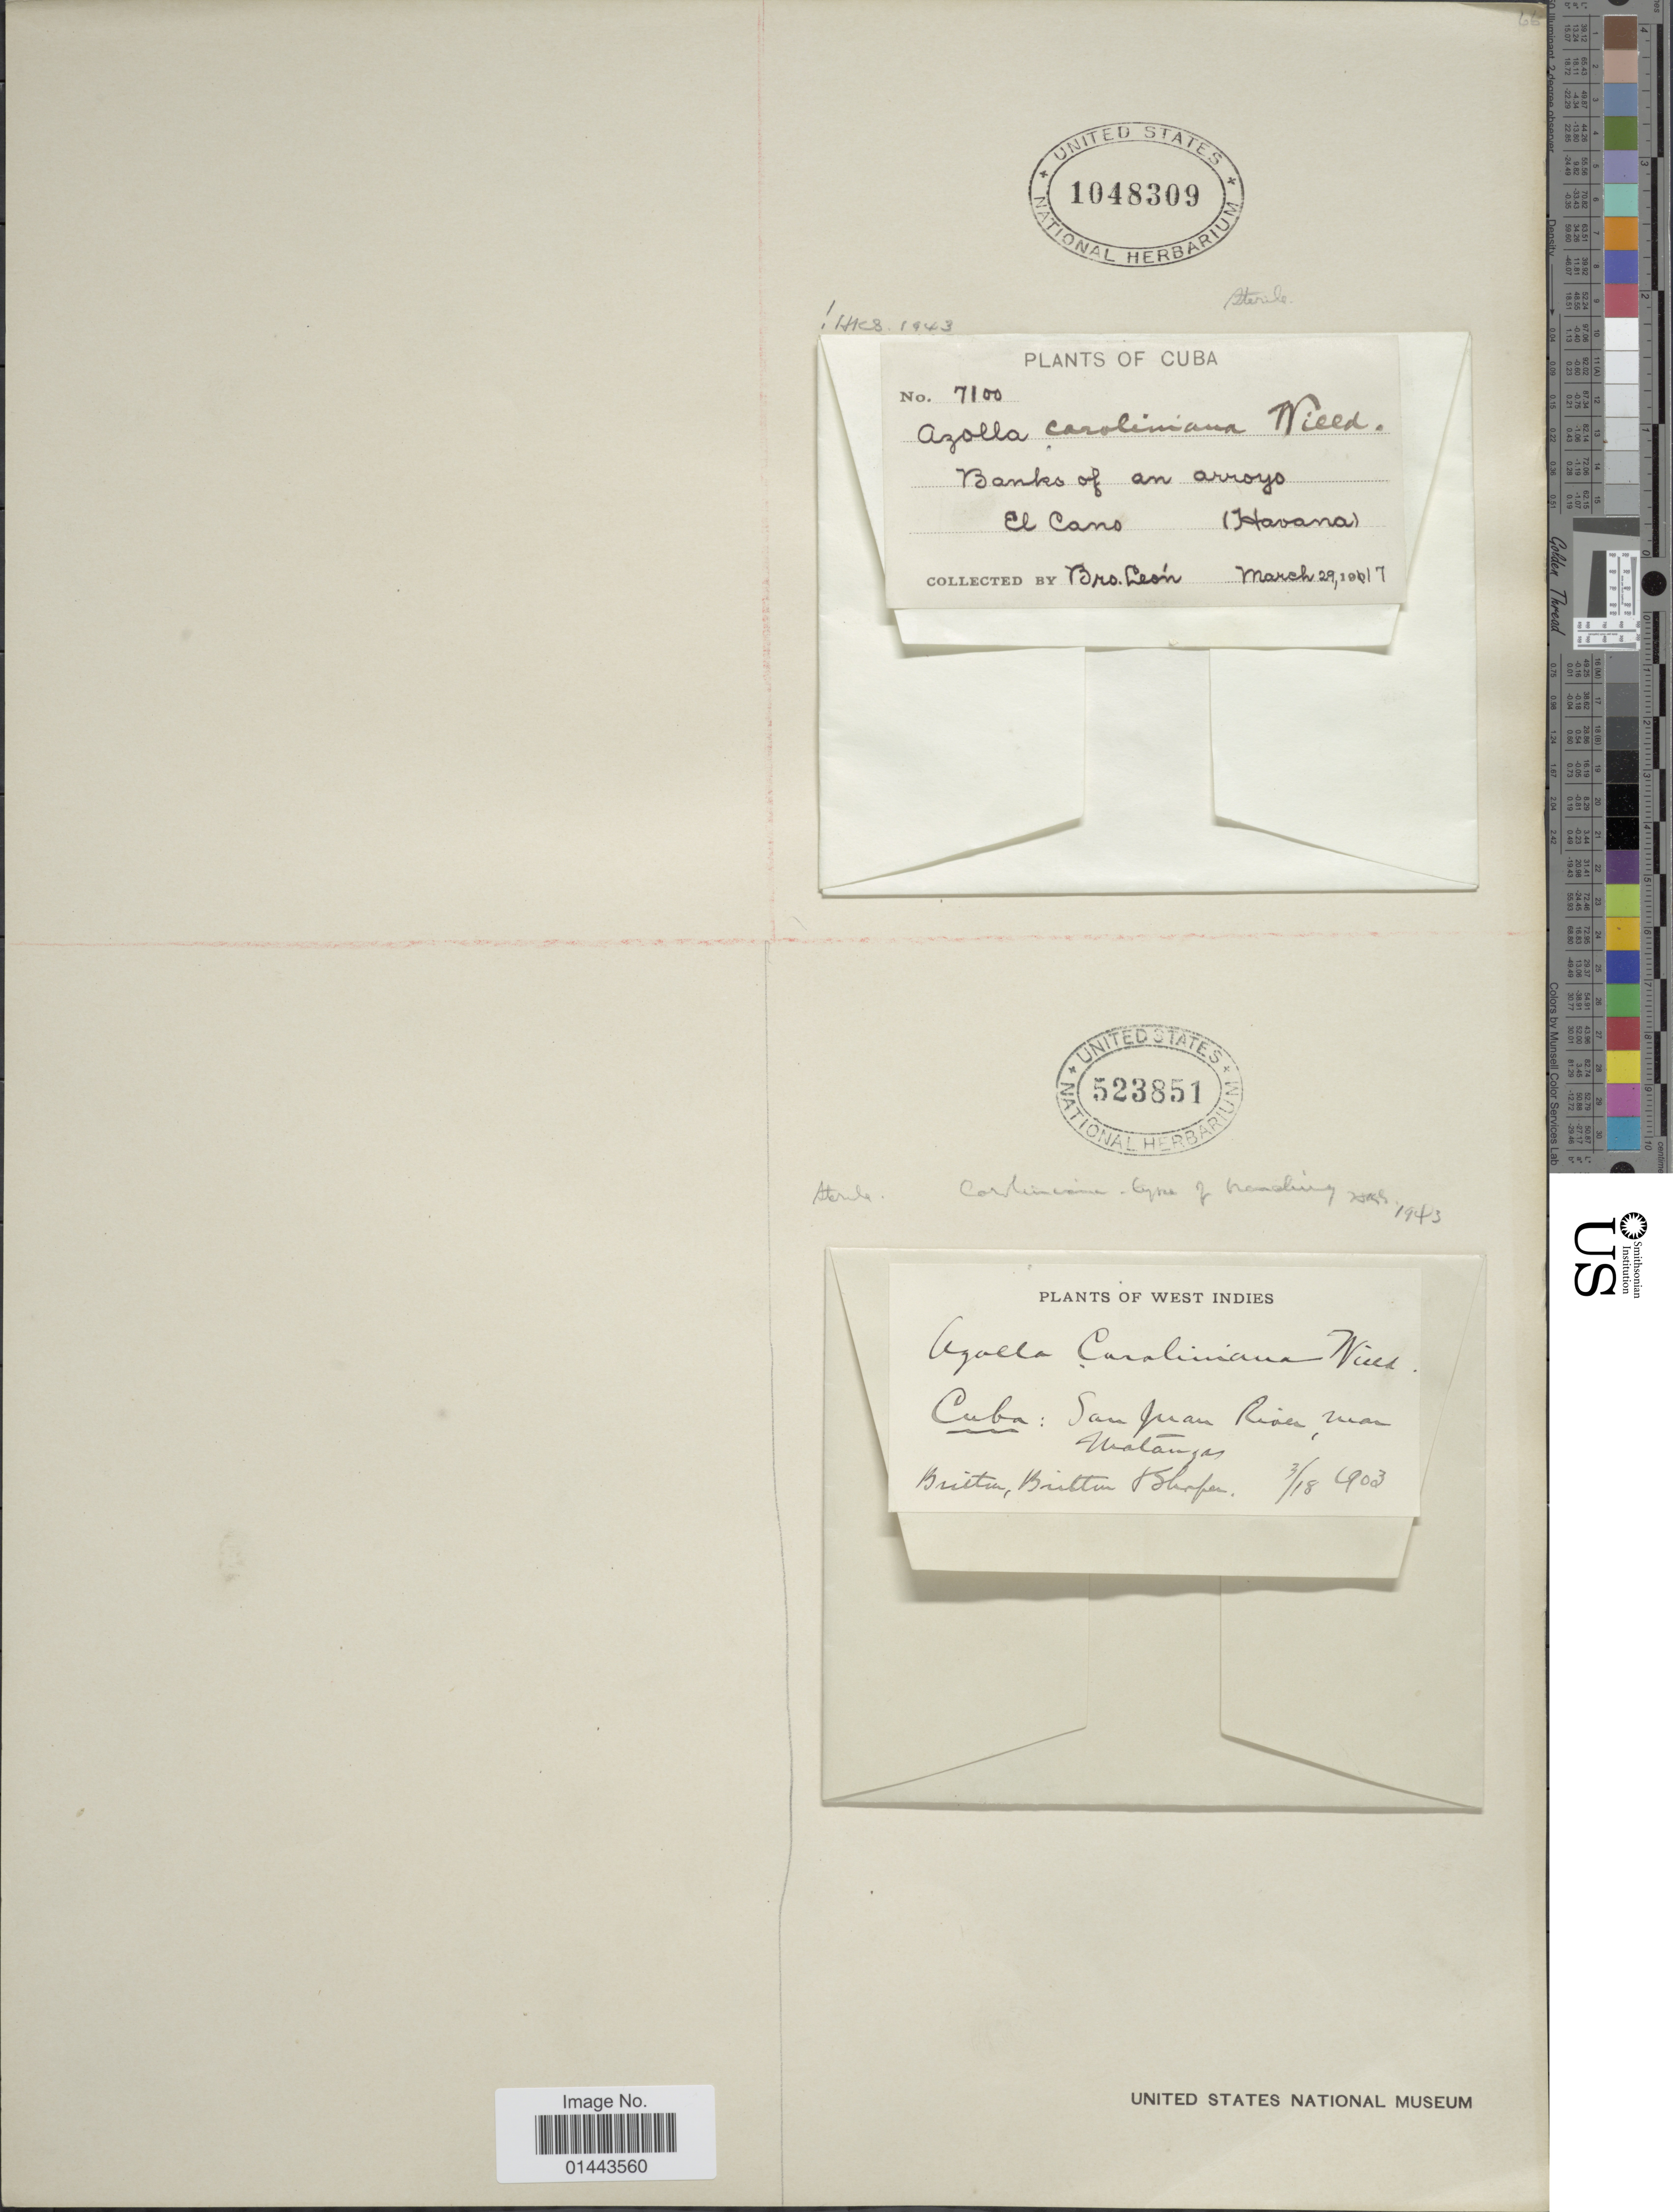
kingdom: Plantae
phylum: Tracheophyta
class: Polypodiopsida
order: Salviniales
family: Salviniaceae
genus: Azolla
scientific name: Azolla caroliniana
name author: Willd.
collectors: N. Britton, E. G. Britton & J. A. Shafer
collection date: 1903-03-18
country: Cuba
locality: San Juan River near Malangas.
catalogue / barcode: US 523851-2